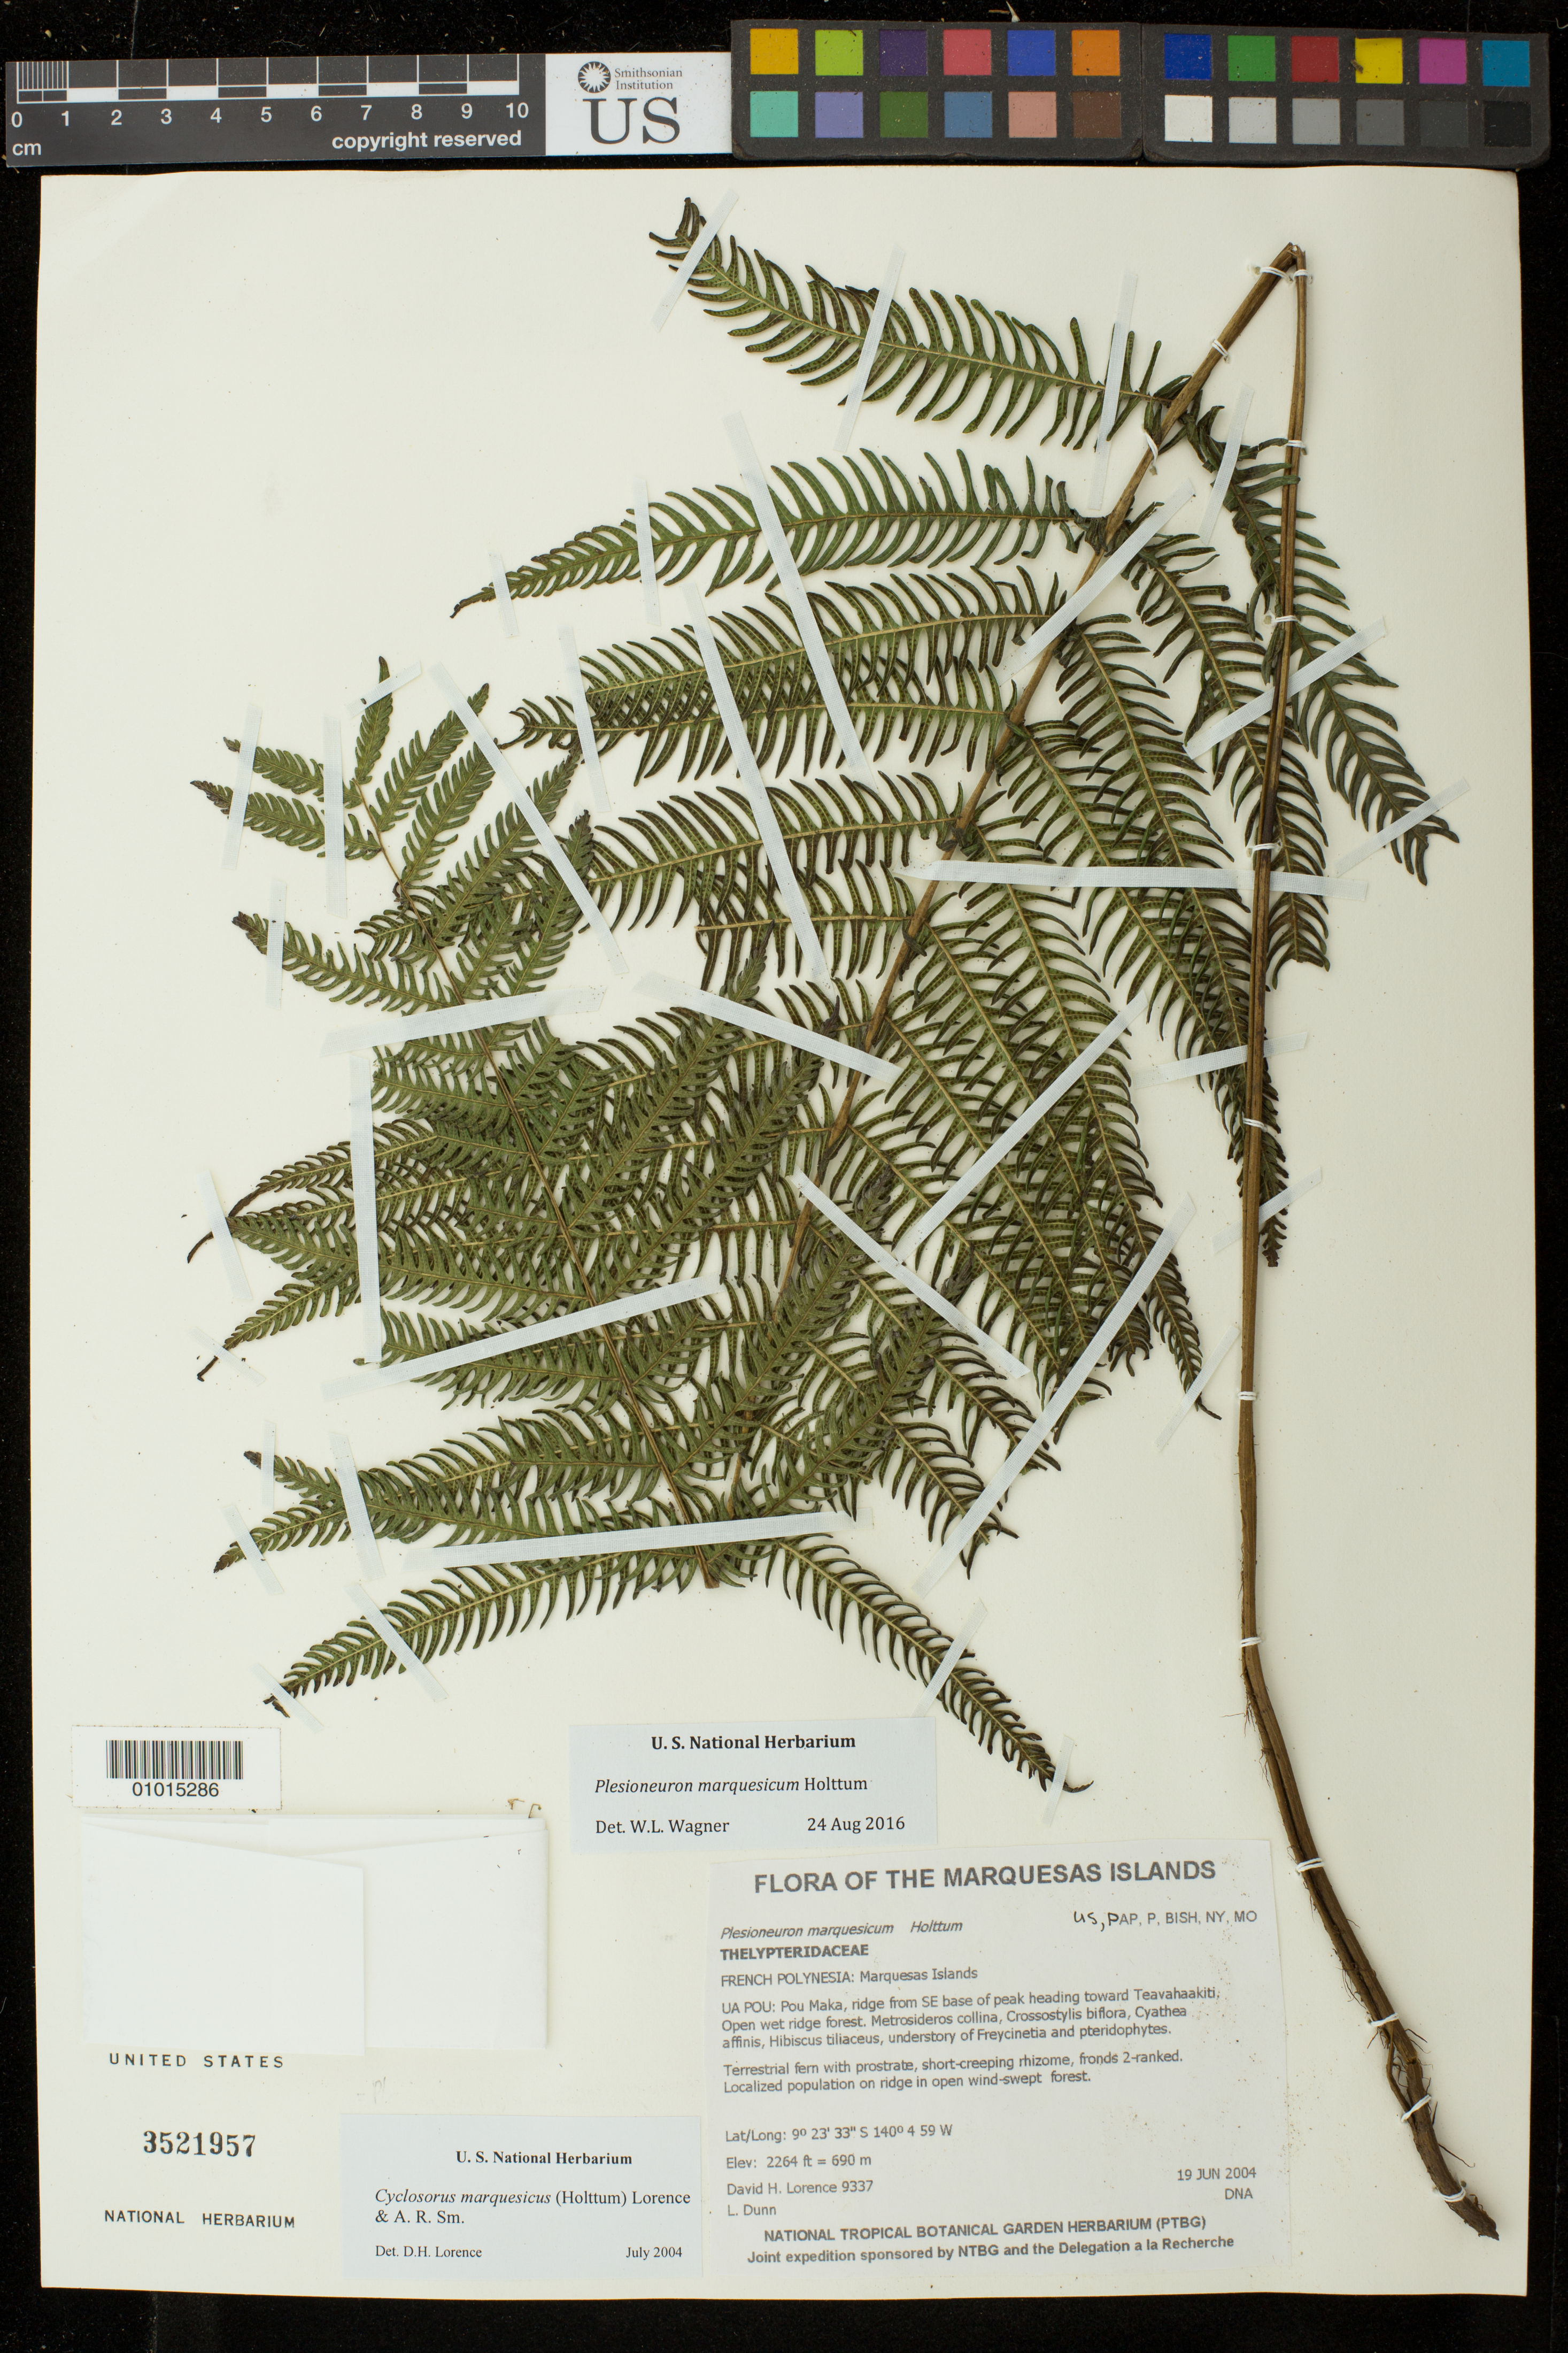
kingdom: Plantae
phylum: Tracheophyta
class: Polypodiopsida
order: Polypodiales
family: Thelypteridaceae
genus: Plesioneuron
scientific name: Plesioneuron marquesicum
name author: Holttum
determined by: Lorence, David H., (PTBG), National Tropical Botanical Garden (UNITED STATES)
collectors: D. Lorence & L. Dunn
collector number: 9337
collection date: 2004-06-19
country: French Polynesia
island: Ua Pou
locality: Pou Maka, ridge from SE base of peak heading toward Teavahaakiti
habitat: Open wet ridge forest. Localized population on ridge in open wind-swept forest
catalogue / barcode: US 3521957